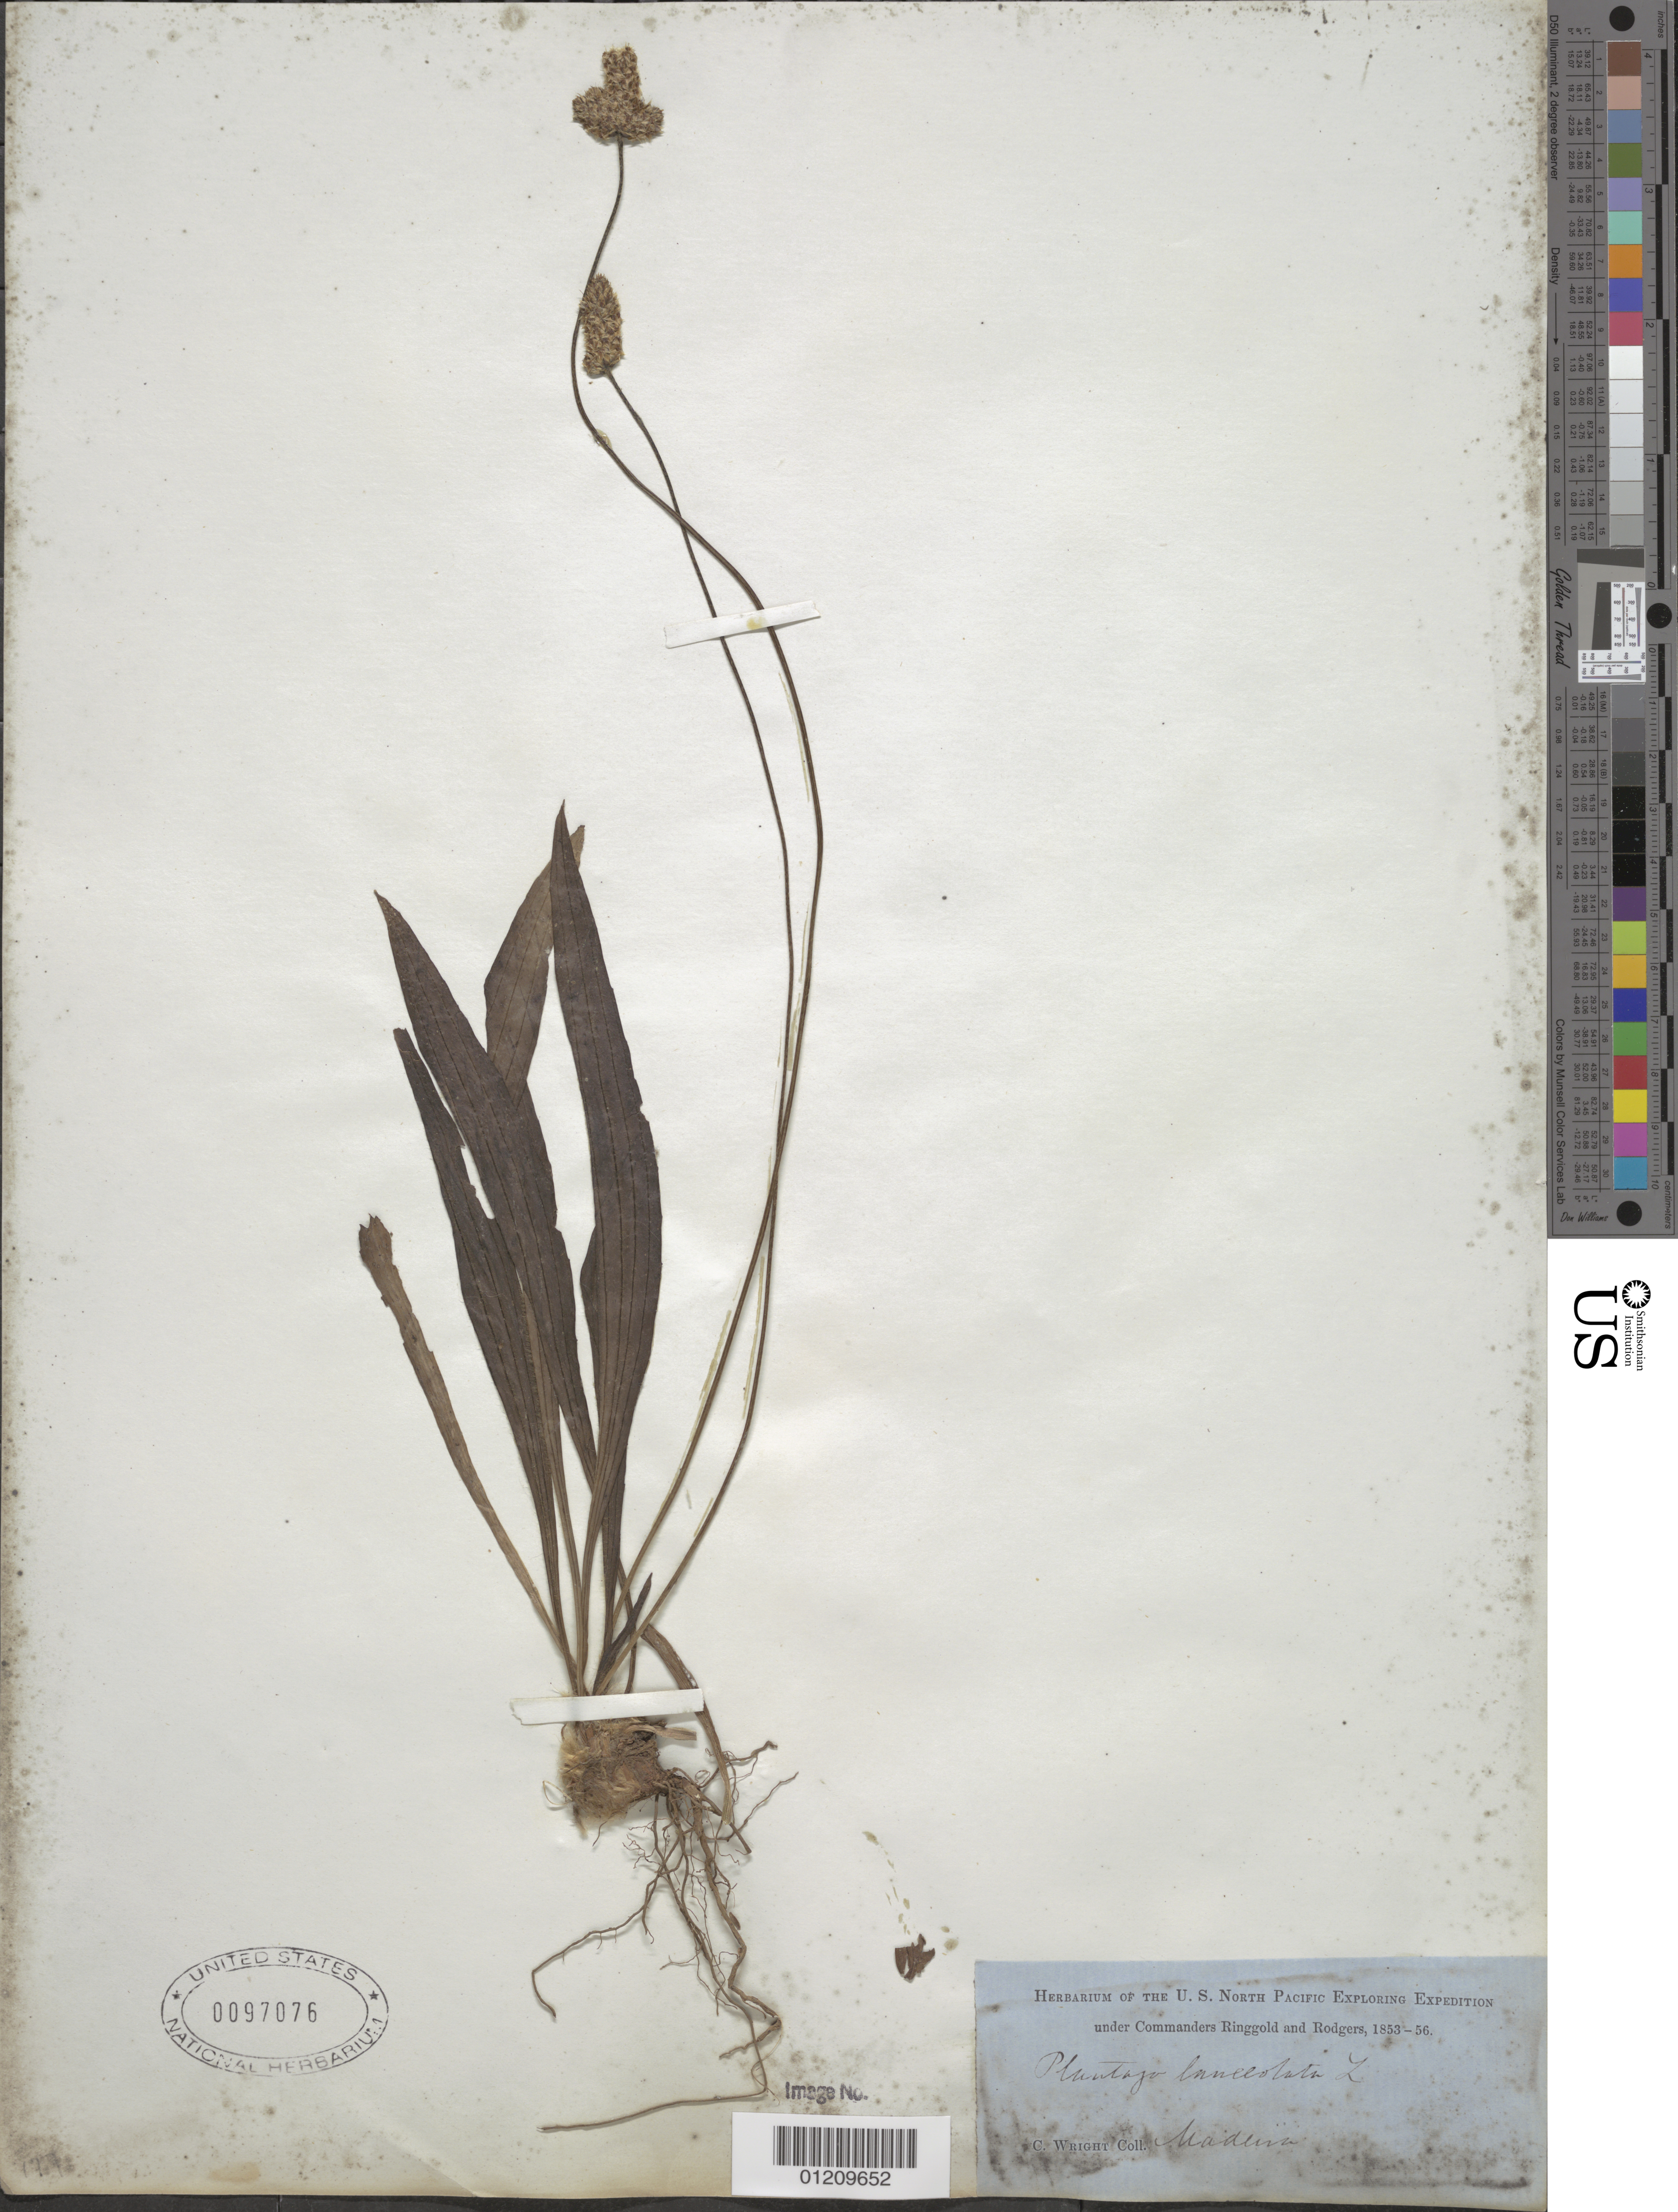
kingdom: Plantae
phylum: Tracheophyta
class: Magnoliopsida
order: Lamiales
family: Plantaginaceae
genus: Plantago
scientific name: Plantago lanceolata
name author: L.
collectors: C. Wright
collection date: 1853/1856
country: Portugal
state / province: Madeira (Aut. Reg.)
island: Madeira Is.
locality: Madeira.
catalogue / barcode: US 97076